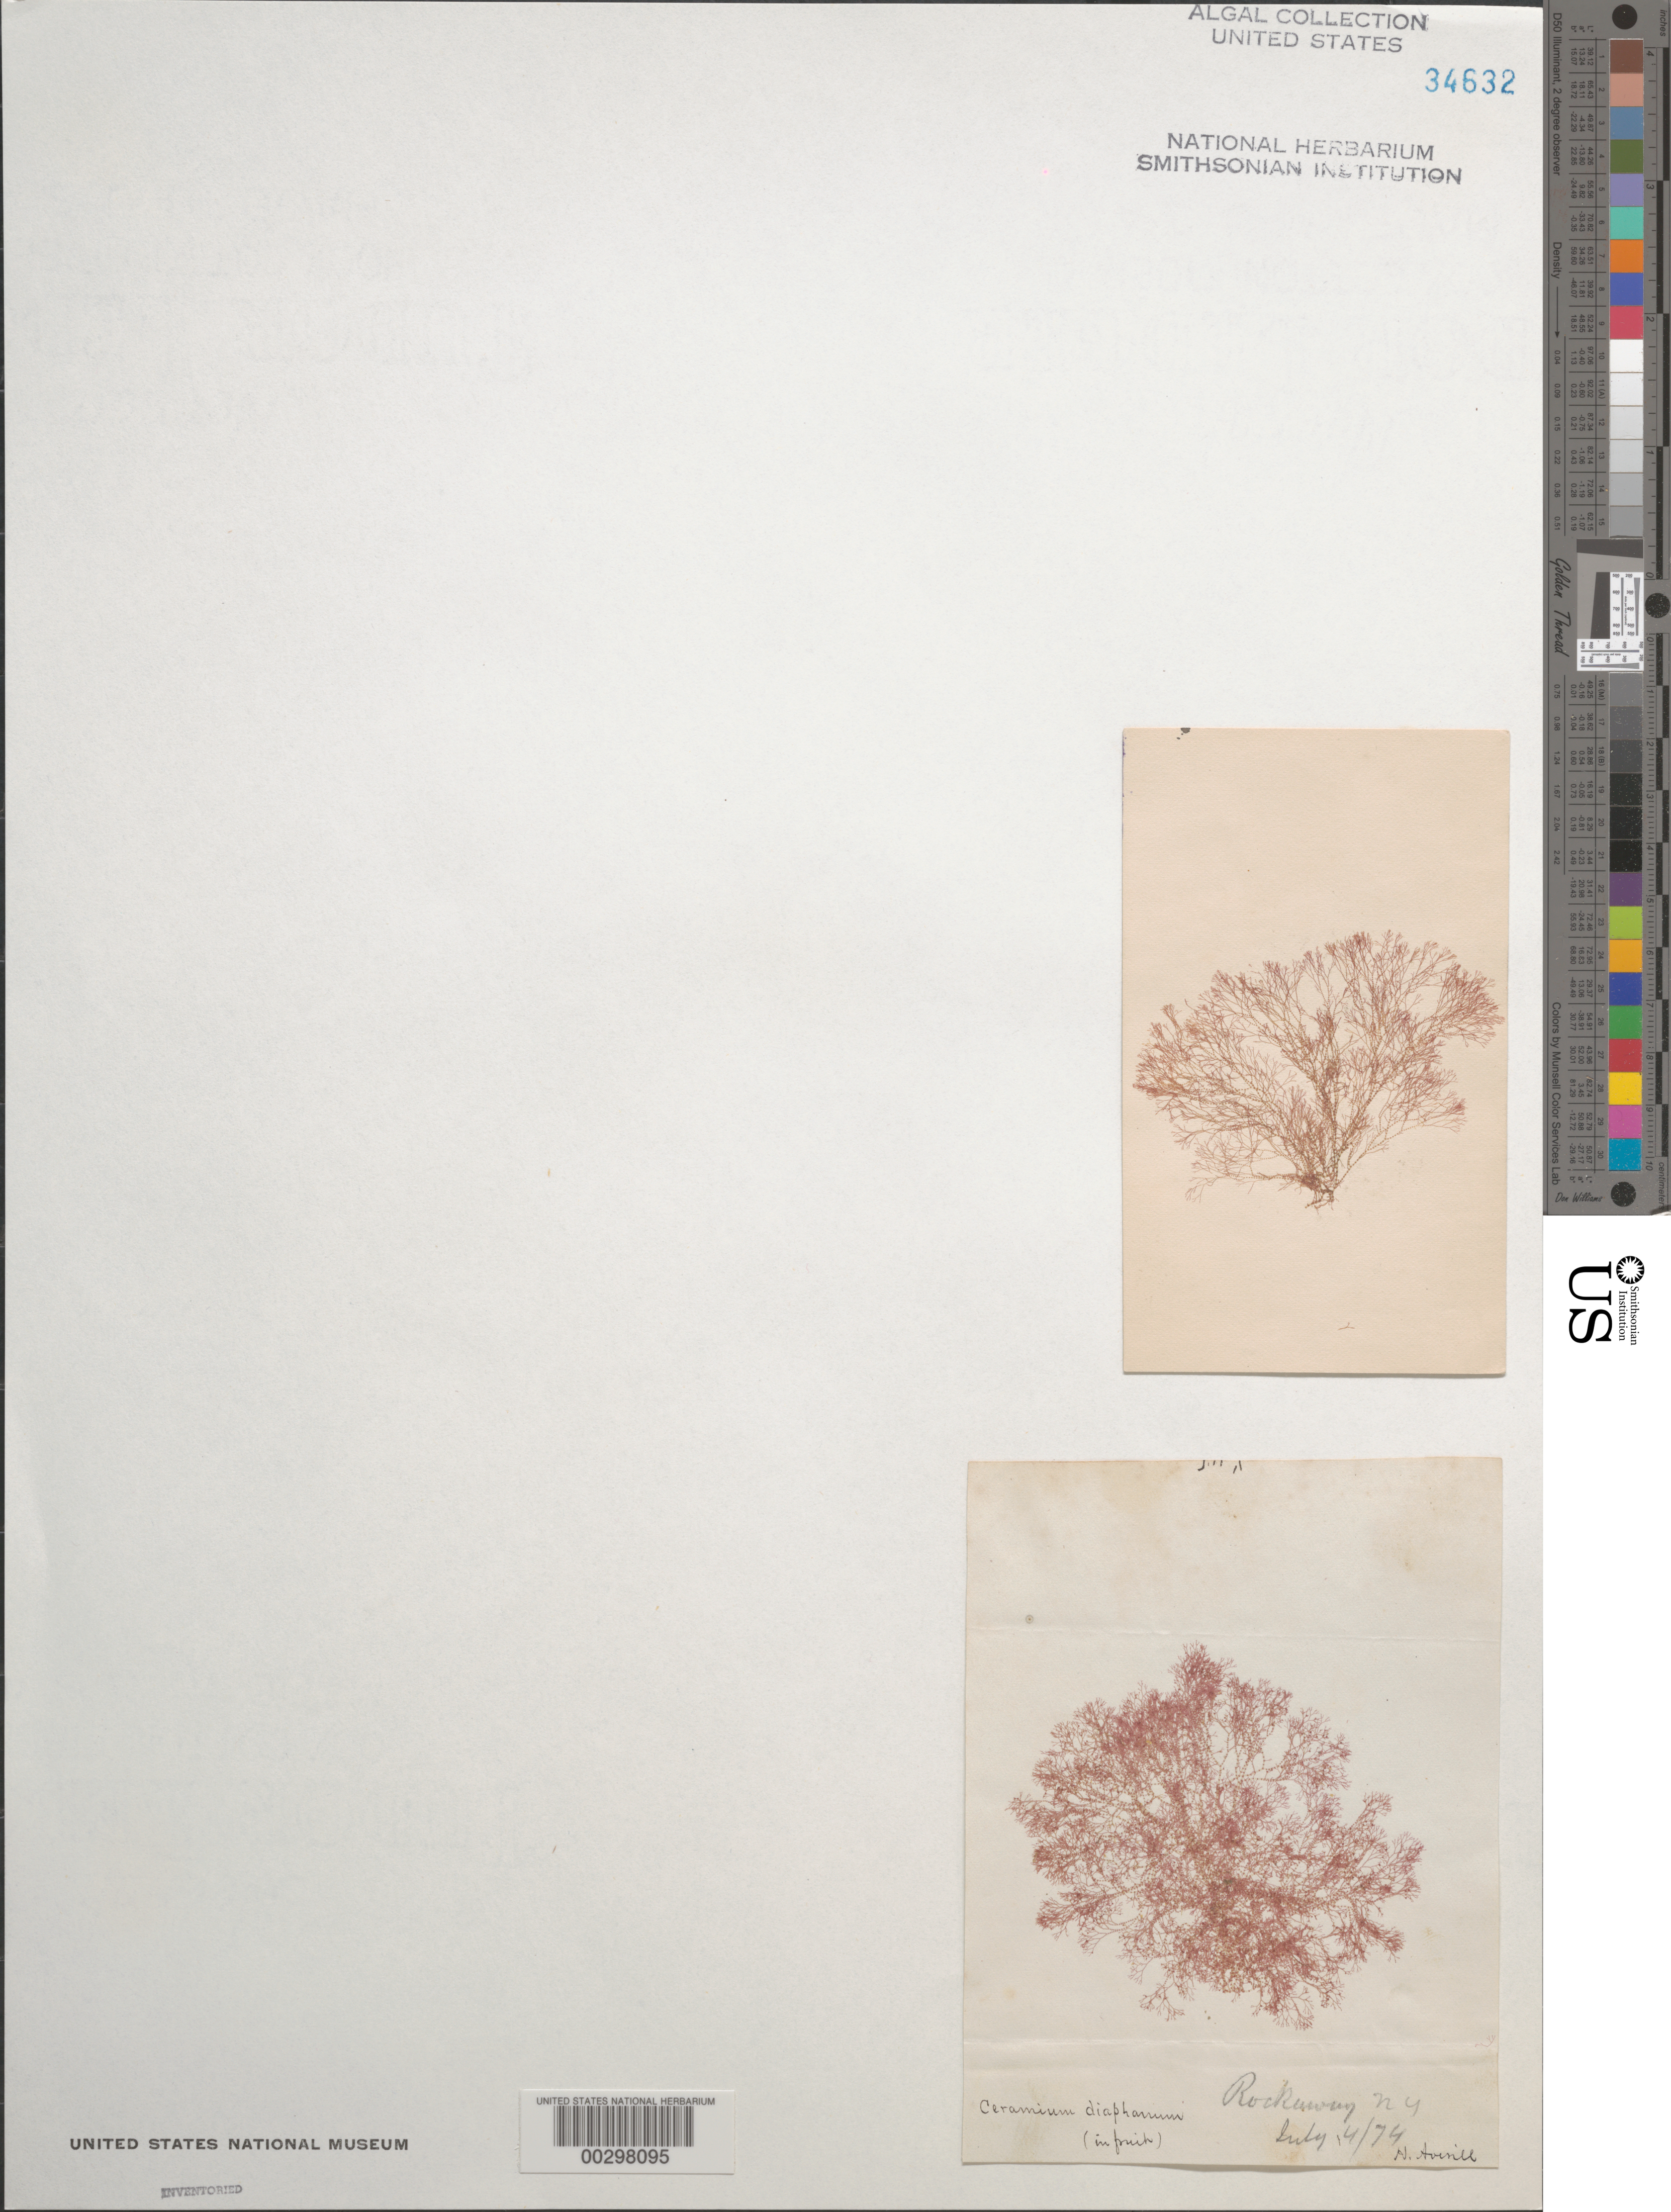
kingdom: Plantae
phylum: Rhodophyta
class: Florideophyceae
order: Ceramiales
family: Ceramiaceae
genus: Ceramium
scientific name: Ceramium diaphanum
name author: (Lightf.) Roth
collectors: H. Averill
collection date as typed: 04 Jul 1874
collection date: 1874-07-04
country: United States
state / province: New York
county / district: Queens County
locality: Rockaway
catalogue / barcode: US 34632